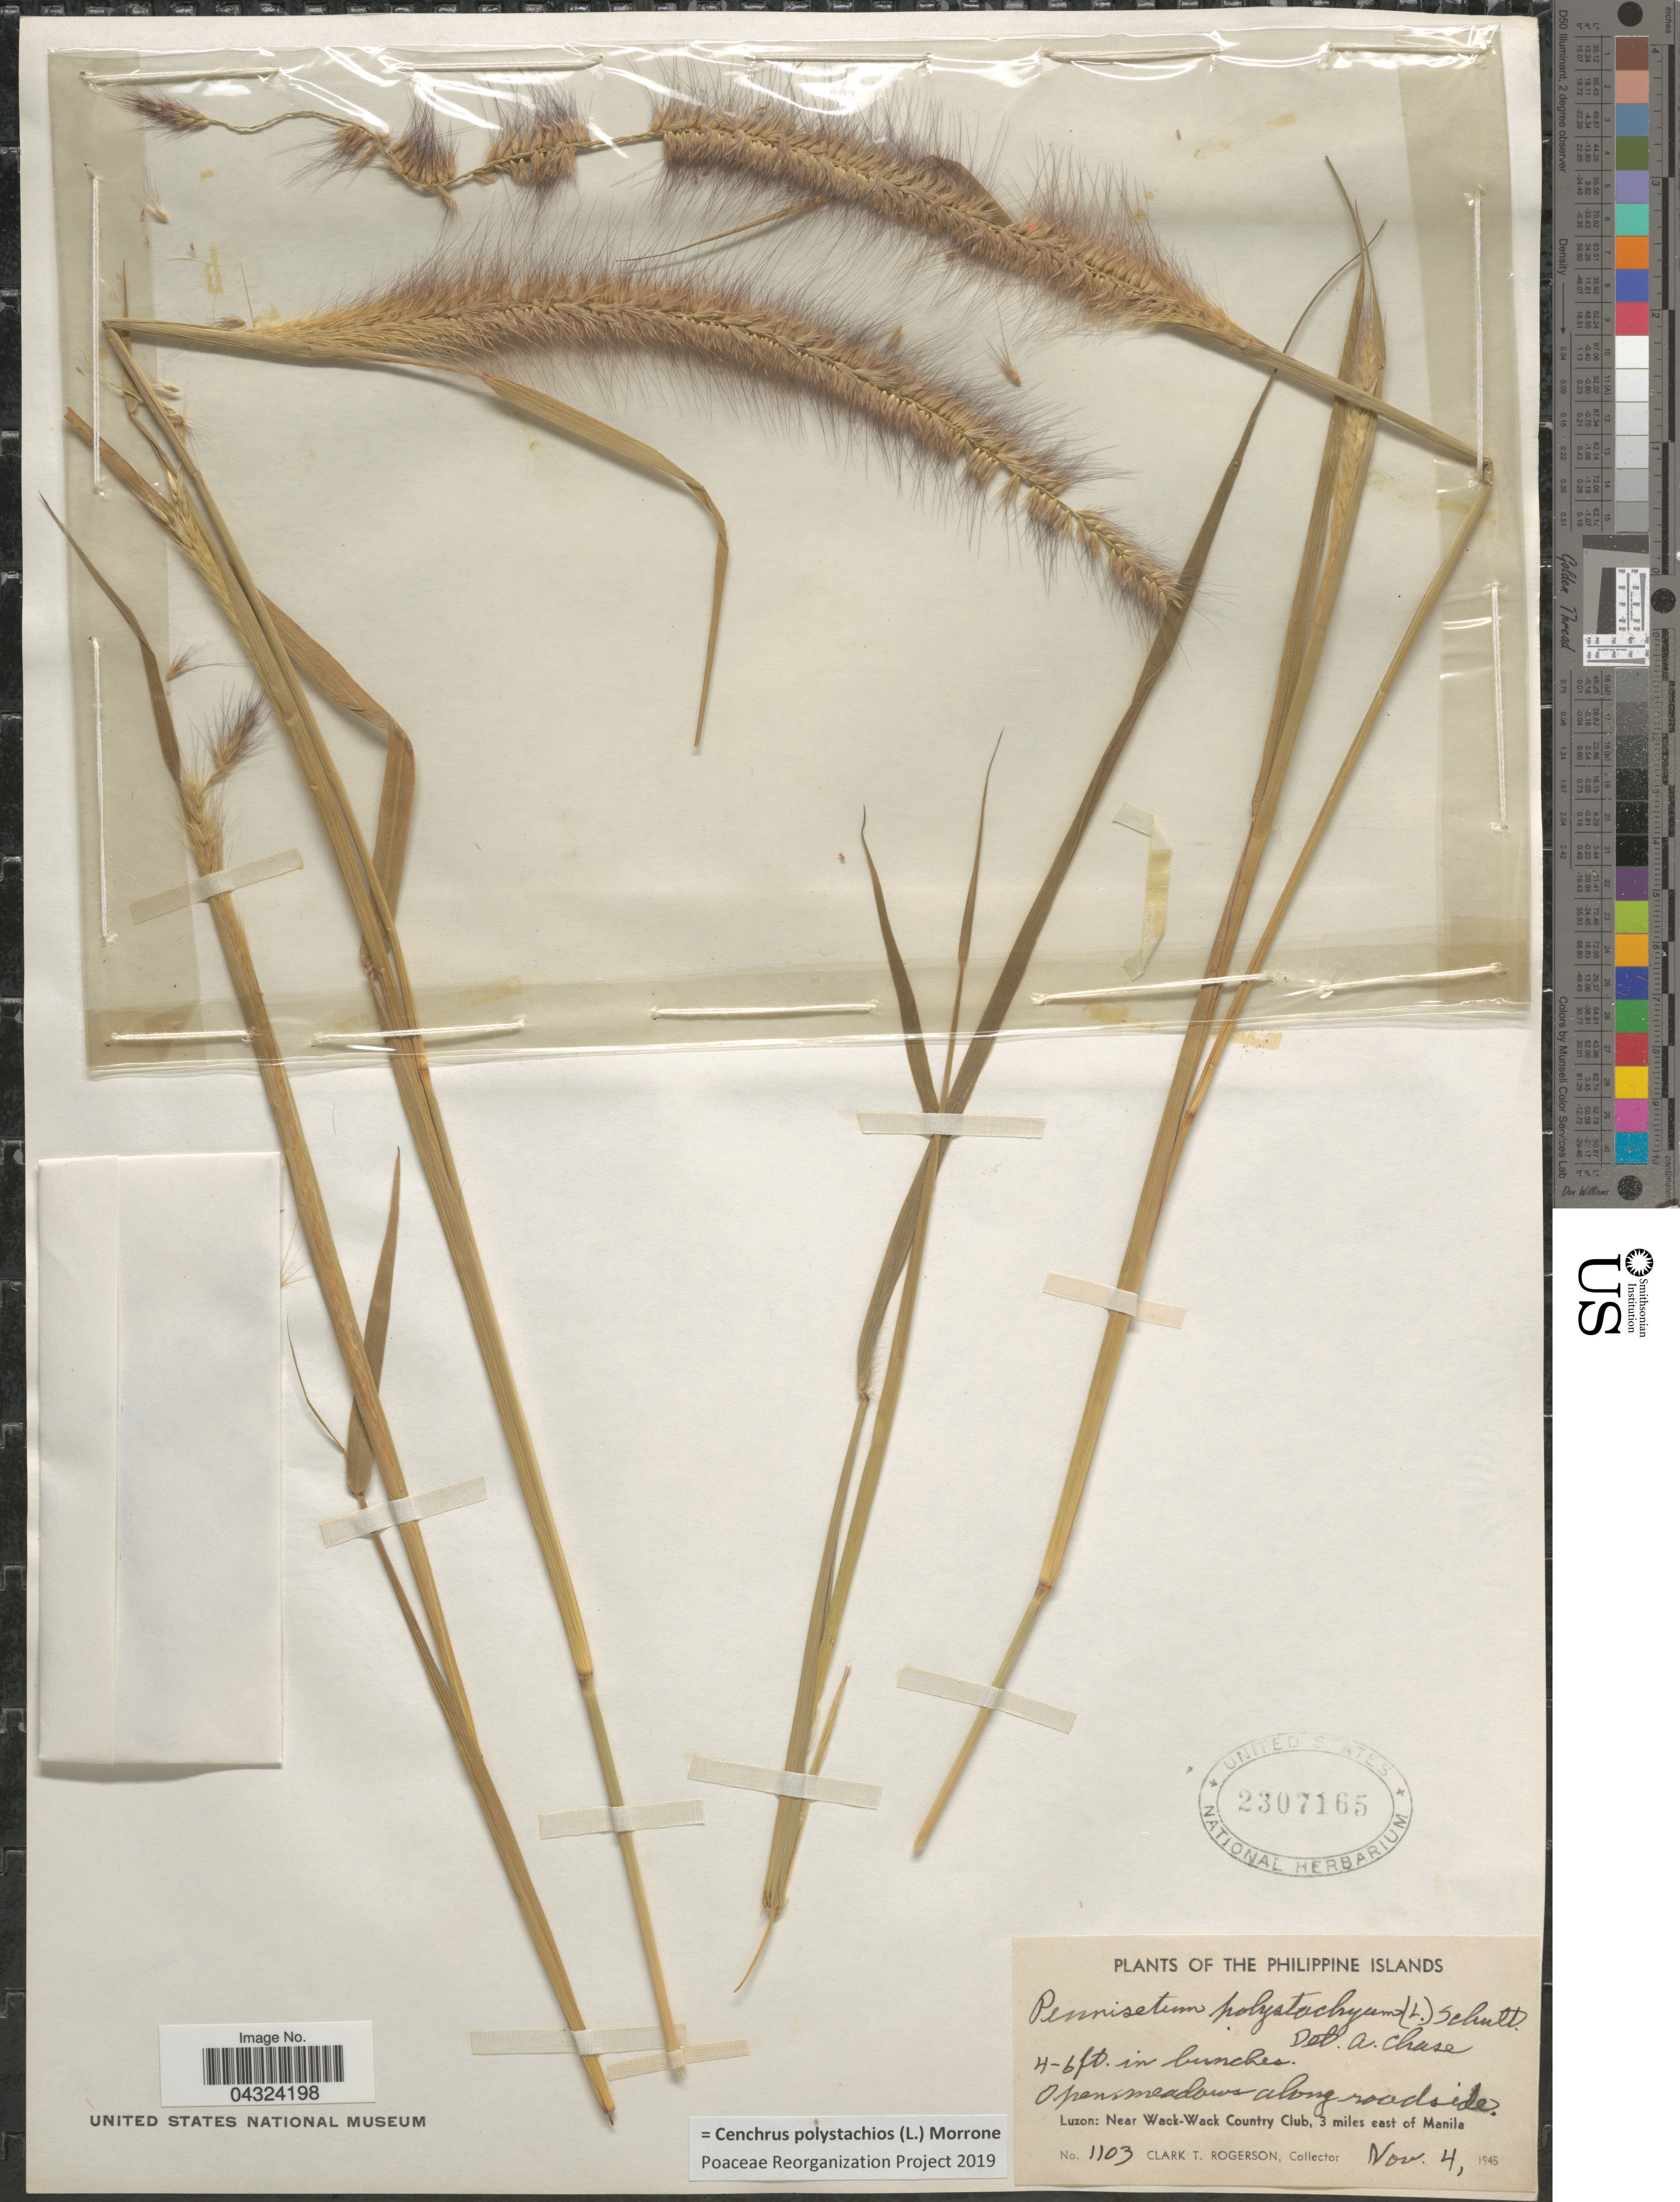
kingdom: Plantae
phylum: Tracheophyta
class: Liliopsida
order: Poales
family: Poaceae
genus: Cenchrus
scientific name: Cenchrus polystachios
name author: (L.) Morrone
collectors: C. Rogerson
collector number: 1103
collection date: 1945-11-04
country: Philippines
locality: Open meadows along roadside. Luzon Near Wack-Wack Country Club, 3 miles east of Manila.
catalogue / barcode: US 2307165